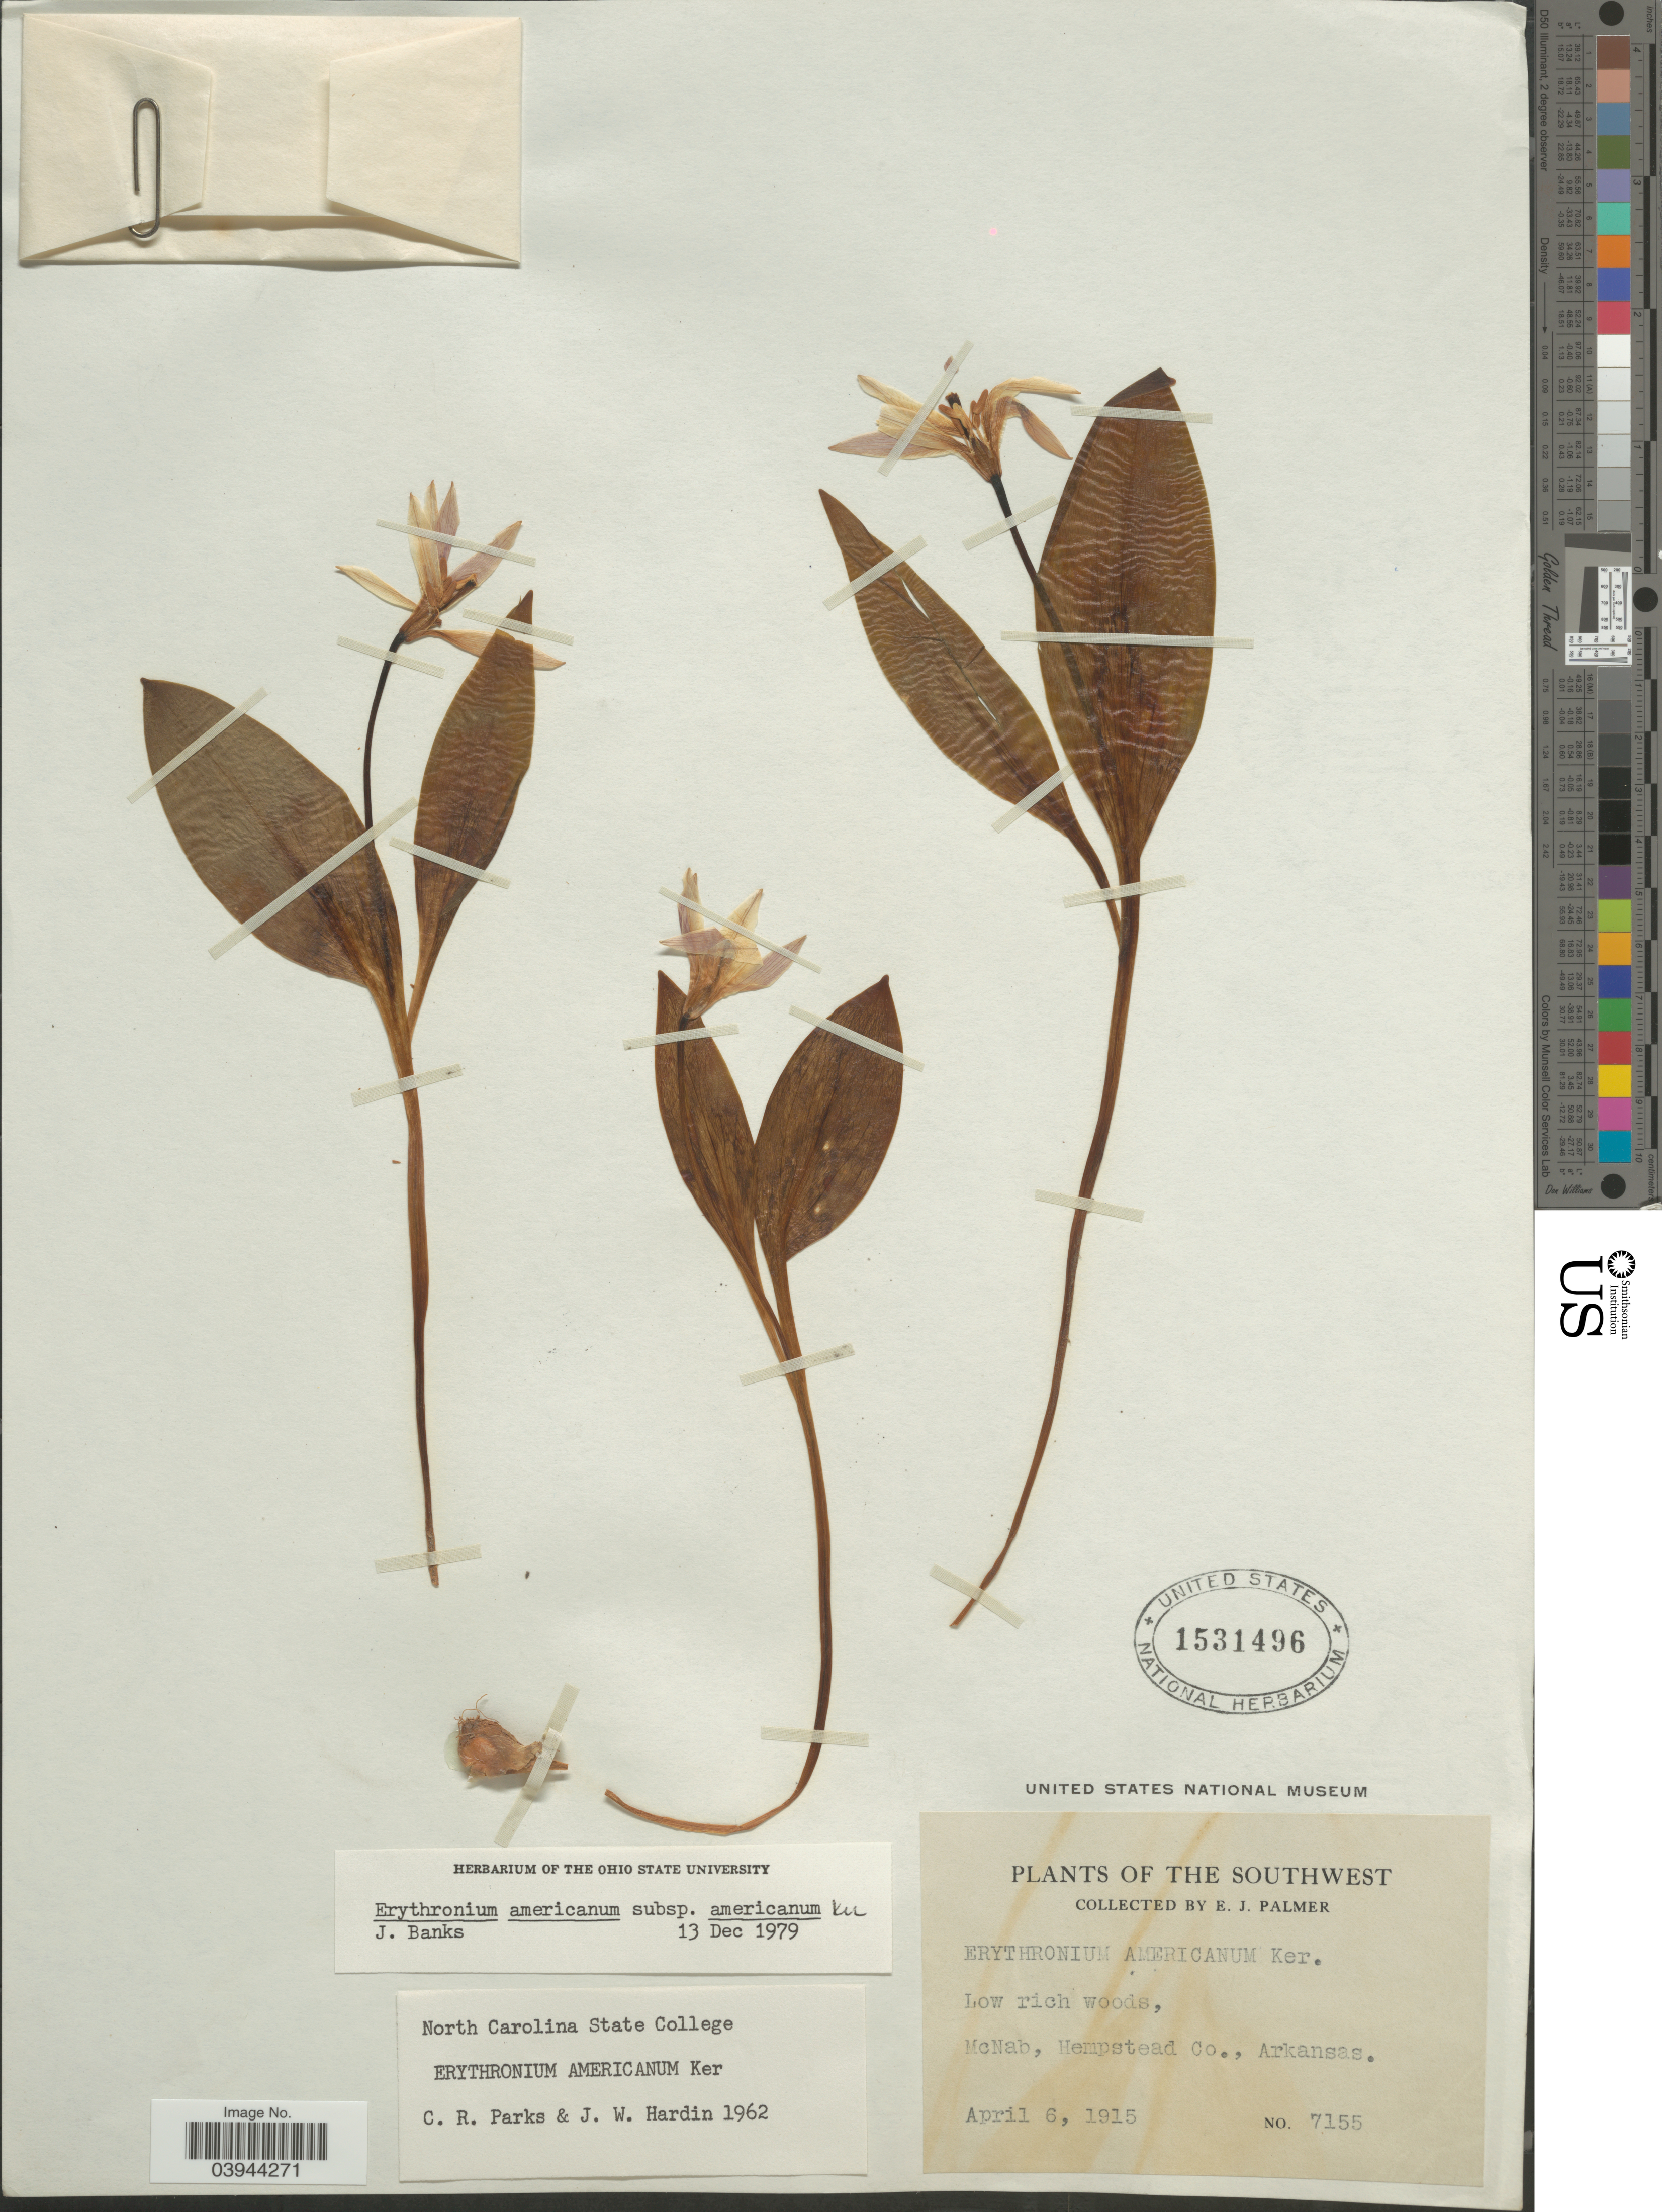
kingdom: Plantae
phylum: Tracheophyta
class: Liliopsida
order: Liliales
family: Liliaceae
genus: Erythronium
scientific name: Erythronium americanum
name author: Ker Gawl.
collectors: E. J. Palmer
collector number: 7155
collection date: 1915-04-06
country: United States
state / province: Arkansas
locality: Southwest. McNab, Hempstead Co.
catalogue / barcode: US 1531496